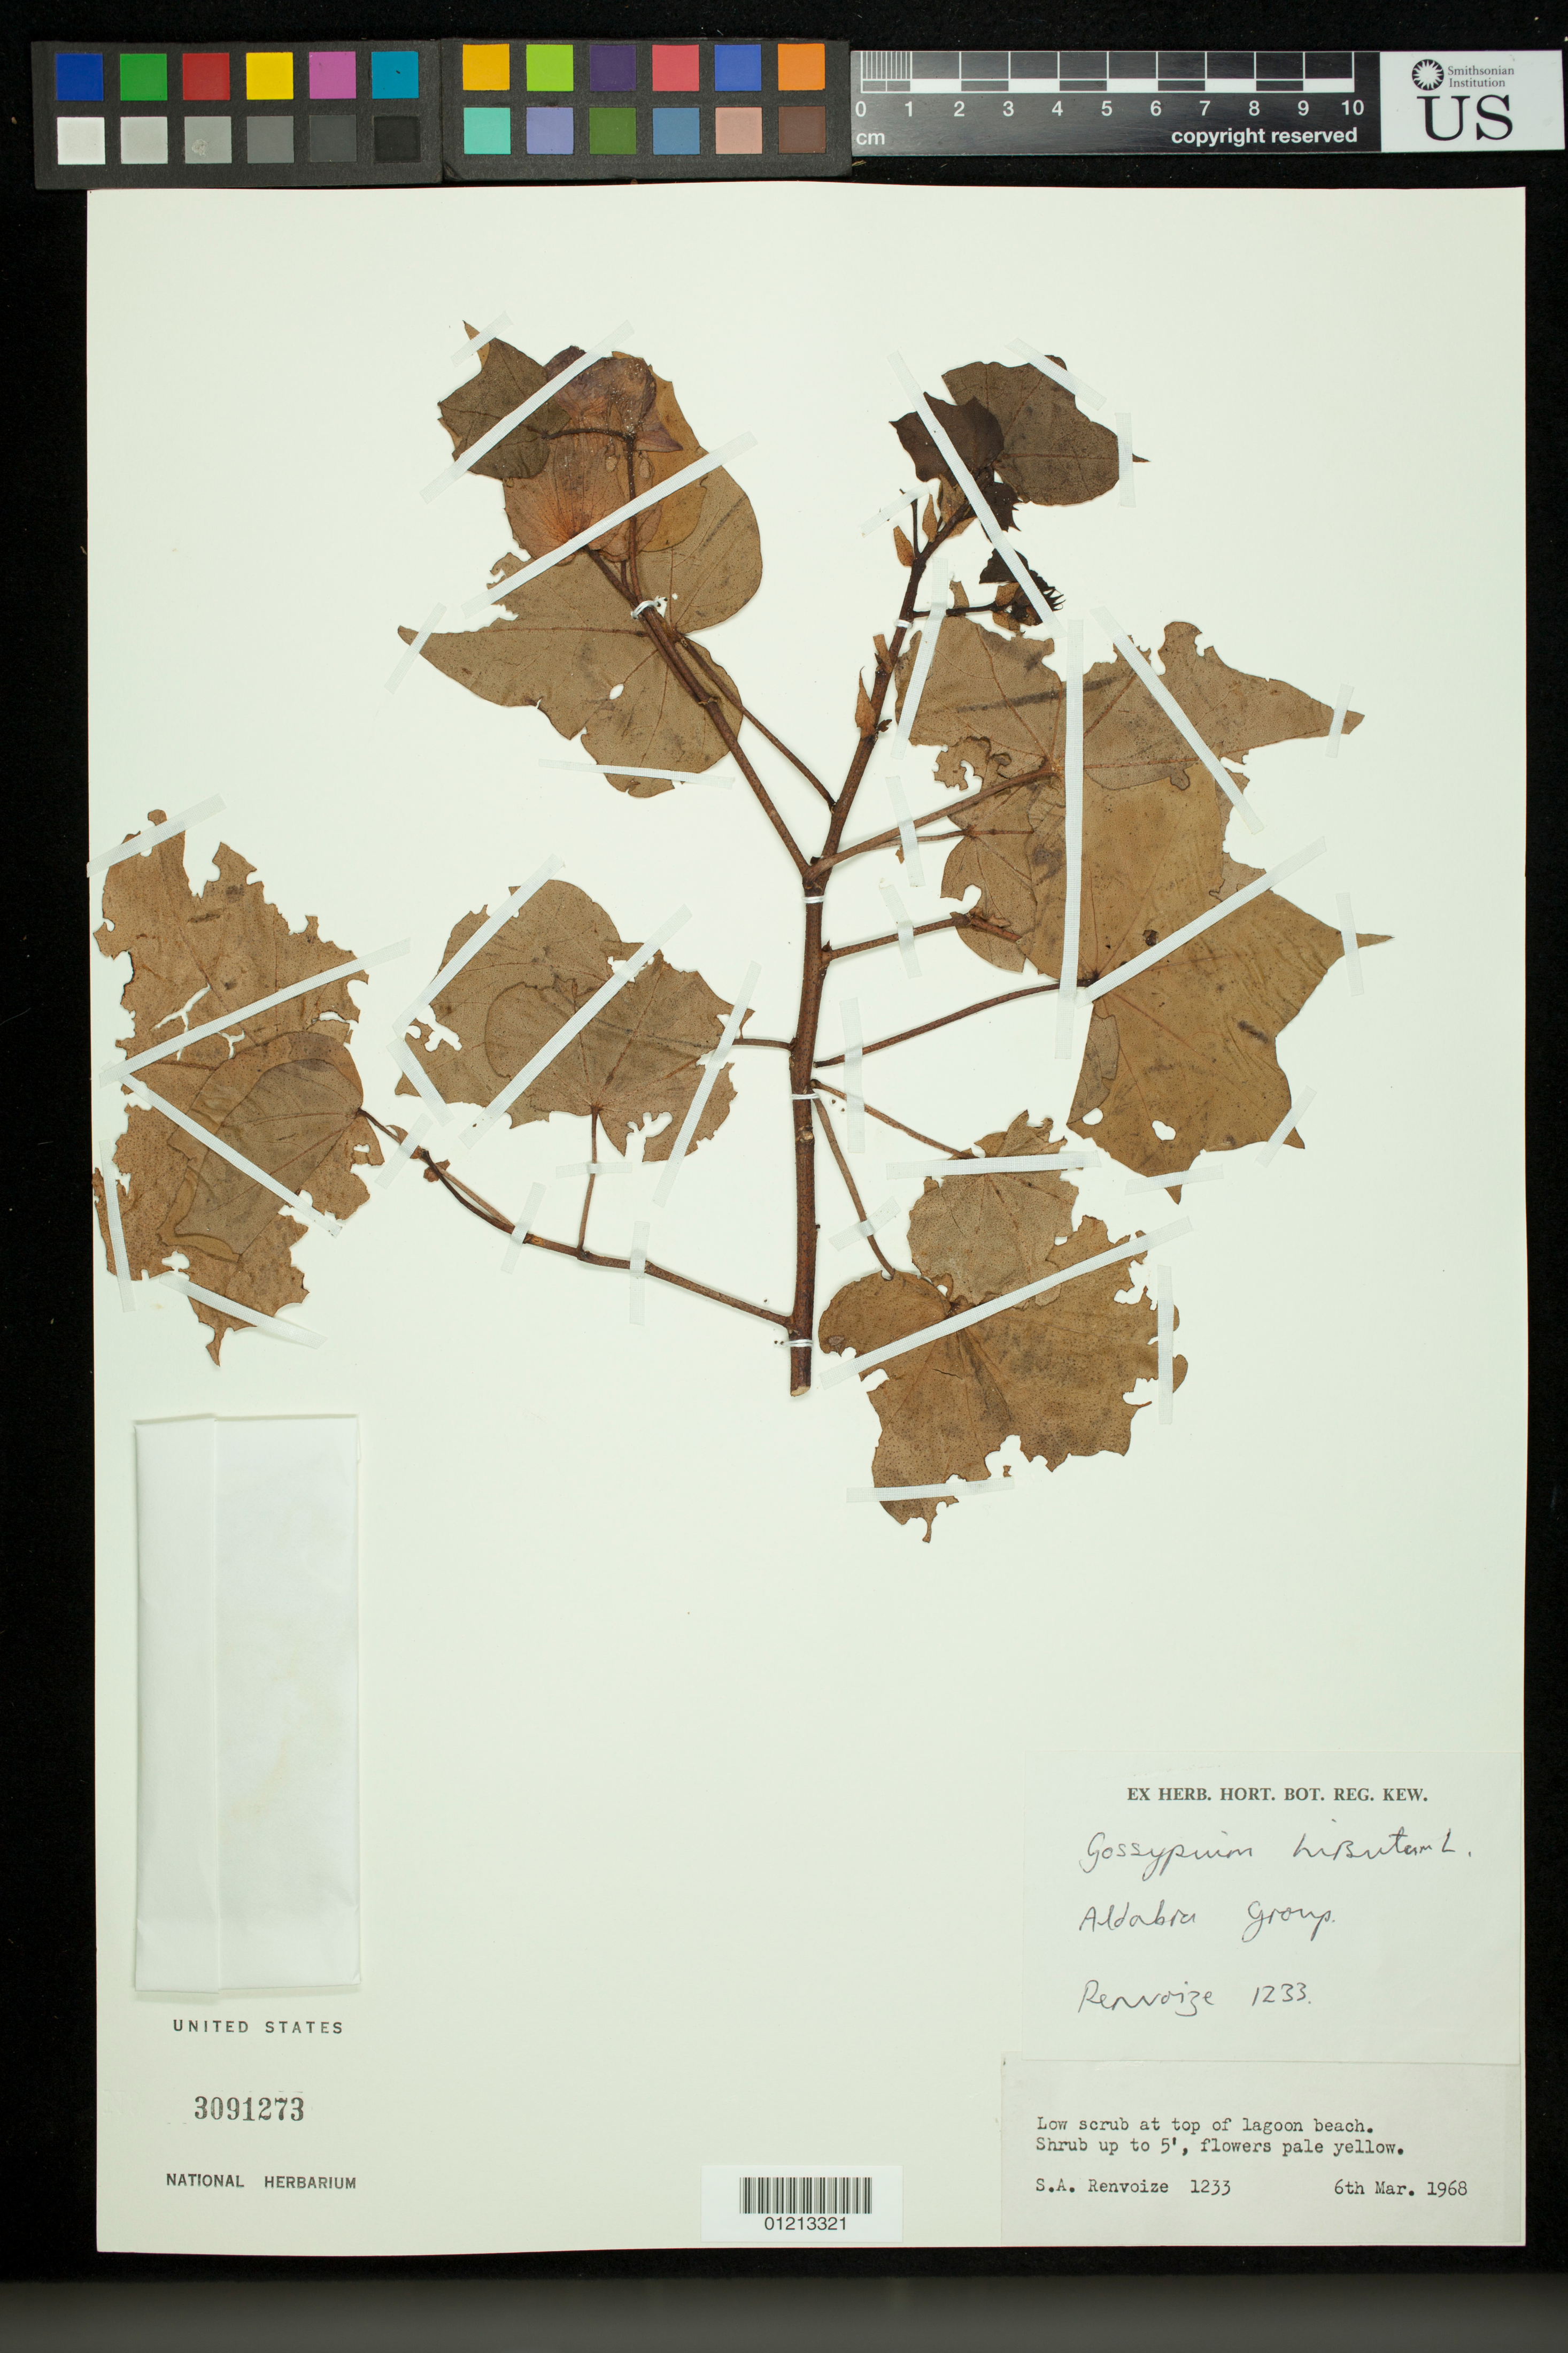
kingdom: Plantae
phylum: Tracheophyta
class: Magnoliopsida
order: Malvales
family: Malvaceae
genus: Gossypium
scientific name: Gossypium hirsutum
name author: L.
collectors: S. A. Renvoize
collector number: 1233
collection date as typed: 03 Jun 1968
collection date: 1968-06-03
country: Seychelles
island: Aldabra Group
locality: Low scrub at top of lagoon beach.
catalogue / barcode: US 3091273